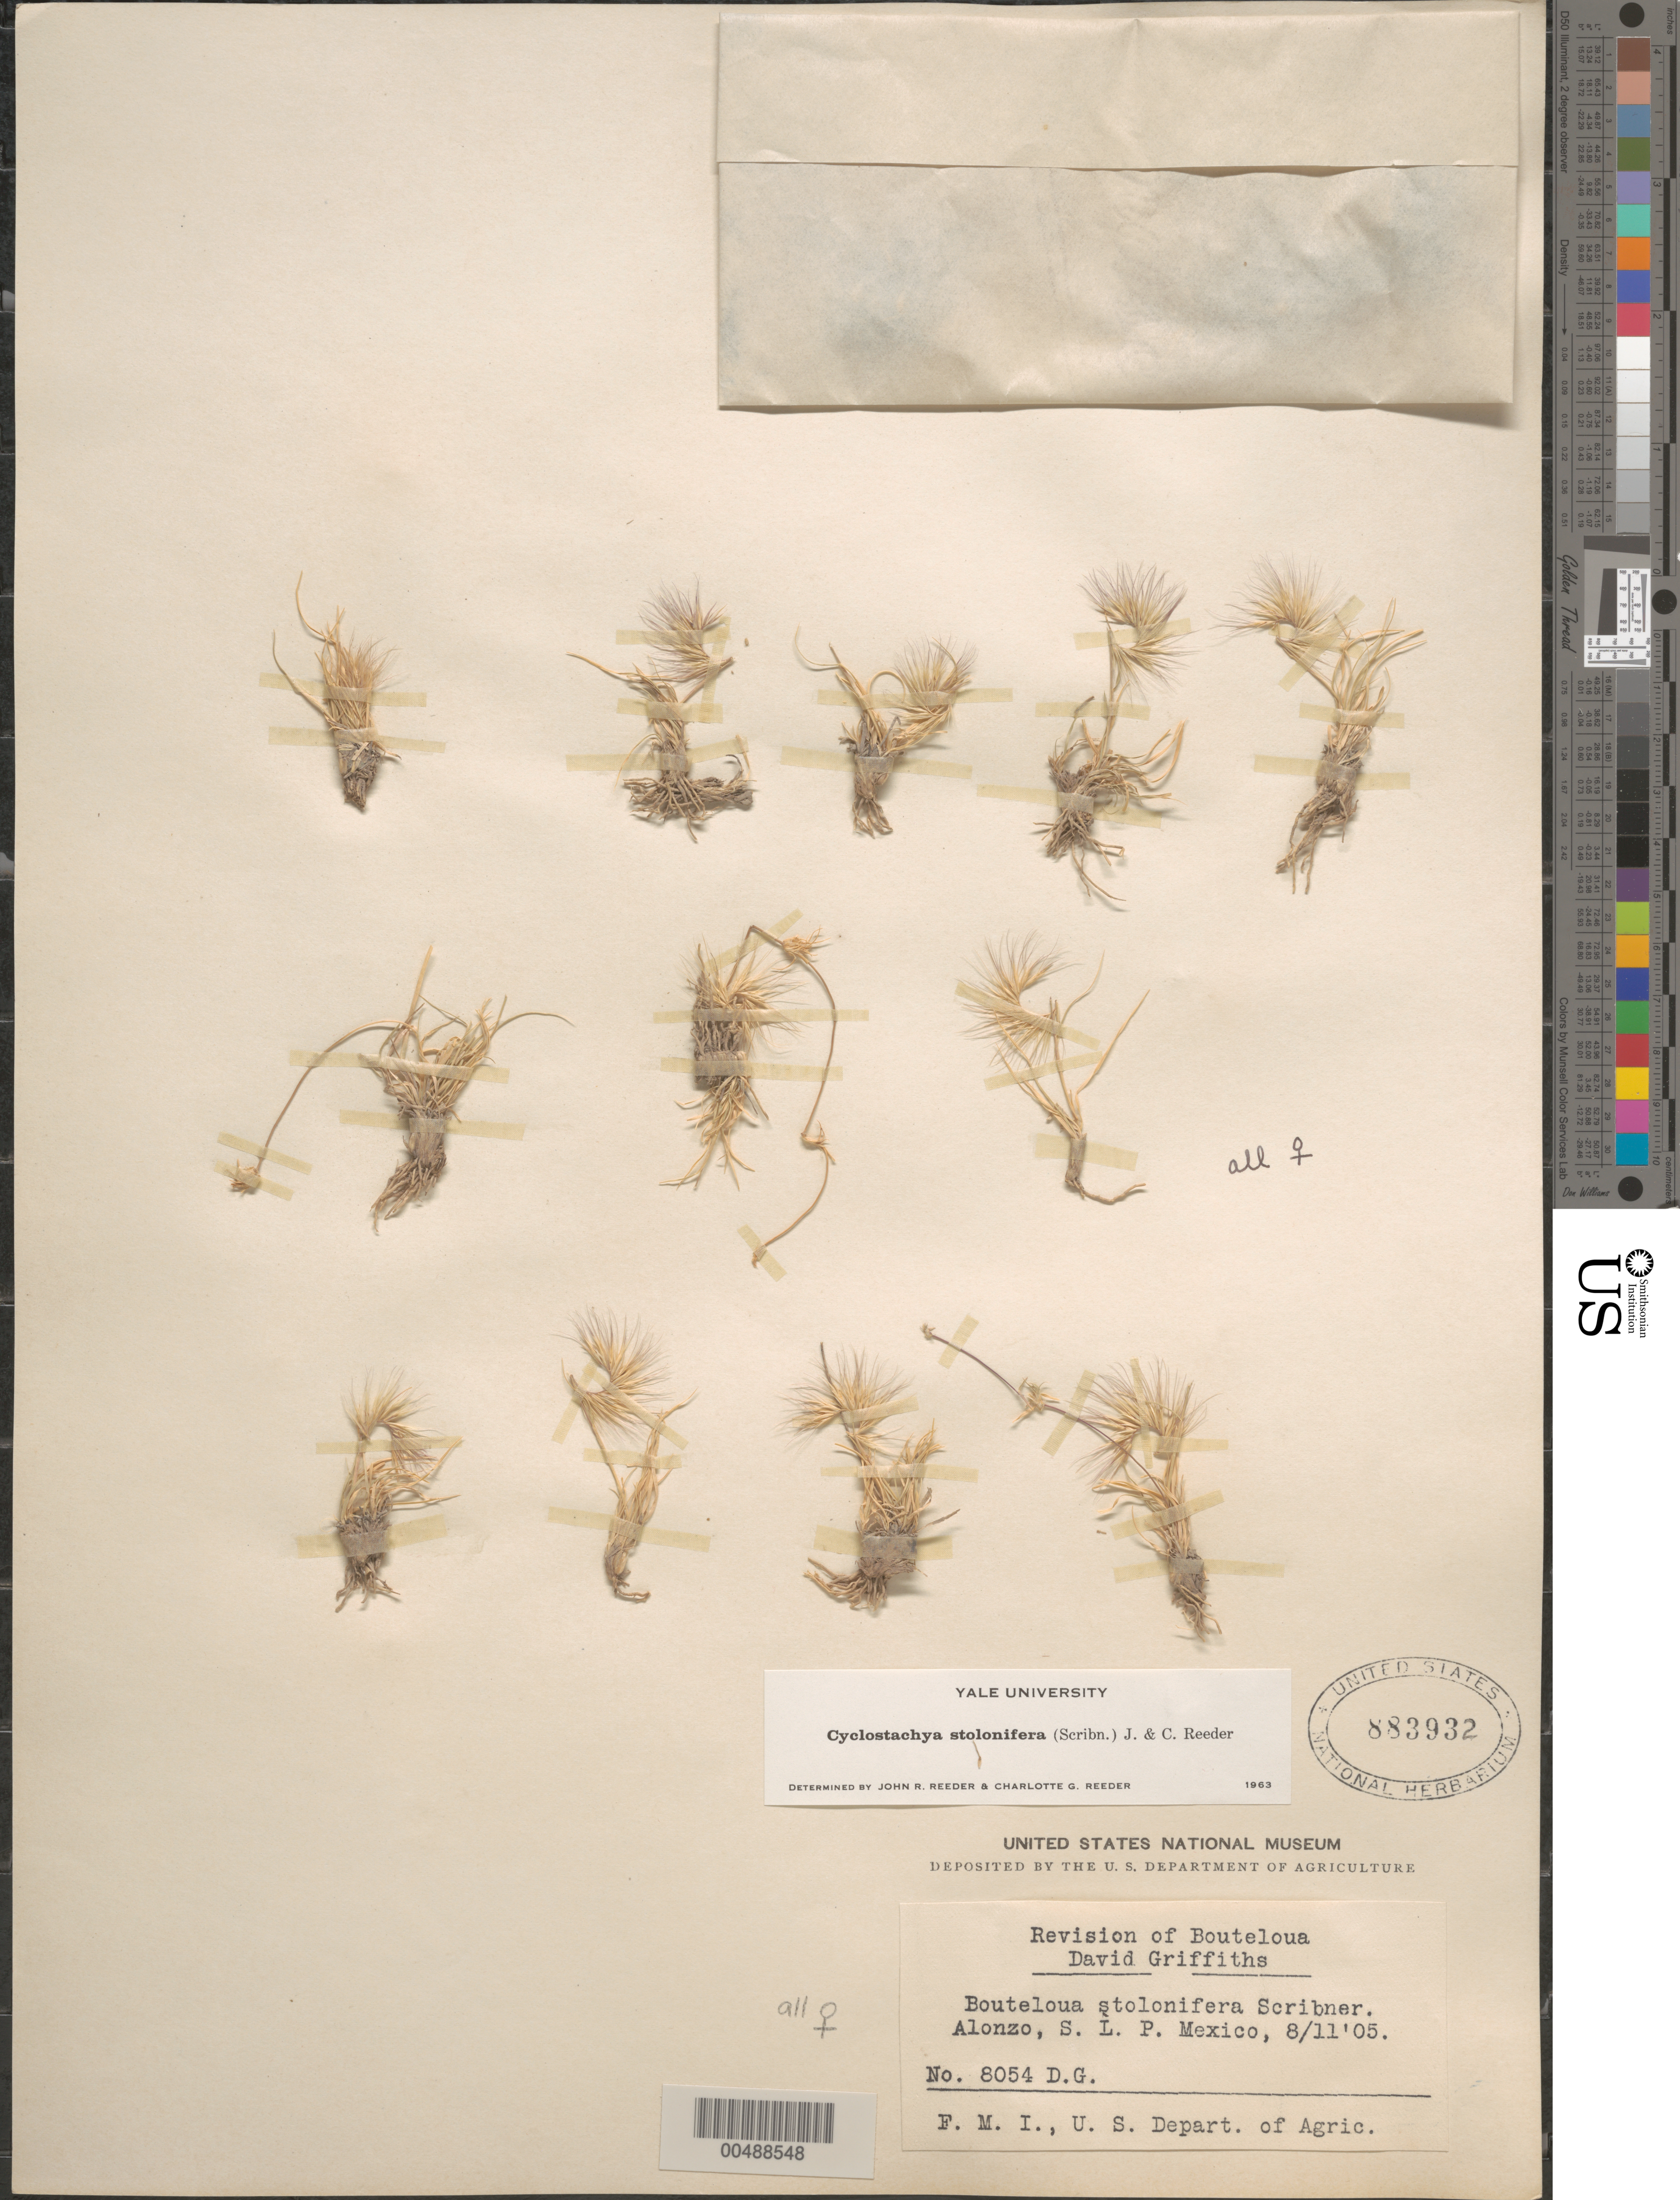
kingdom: Plantae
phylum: Tracheophyta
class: Liliopsida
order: Poales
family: Poaceae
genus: Cyclostachya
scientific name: Cyclostachya stolonifera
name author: (Scribn.) Reeder & C. Reeder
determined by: Reeder, J. R.; Reeder, C. G.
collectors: D. Griffiths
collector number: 8054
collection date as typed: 8 Nov 1905 or 11 Aug 1905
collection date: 1905-08-11 or 1905-11-08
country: Mexico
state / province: San Luis Potosi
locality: Alonzo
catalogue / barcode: US 883932